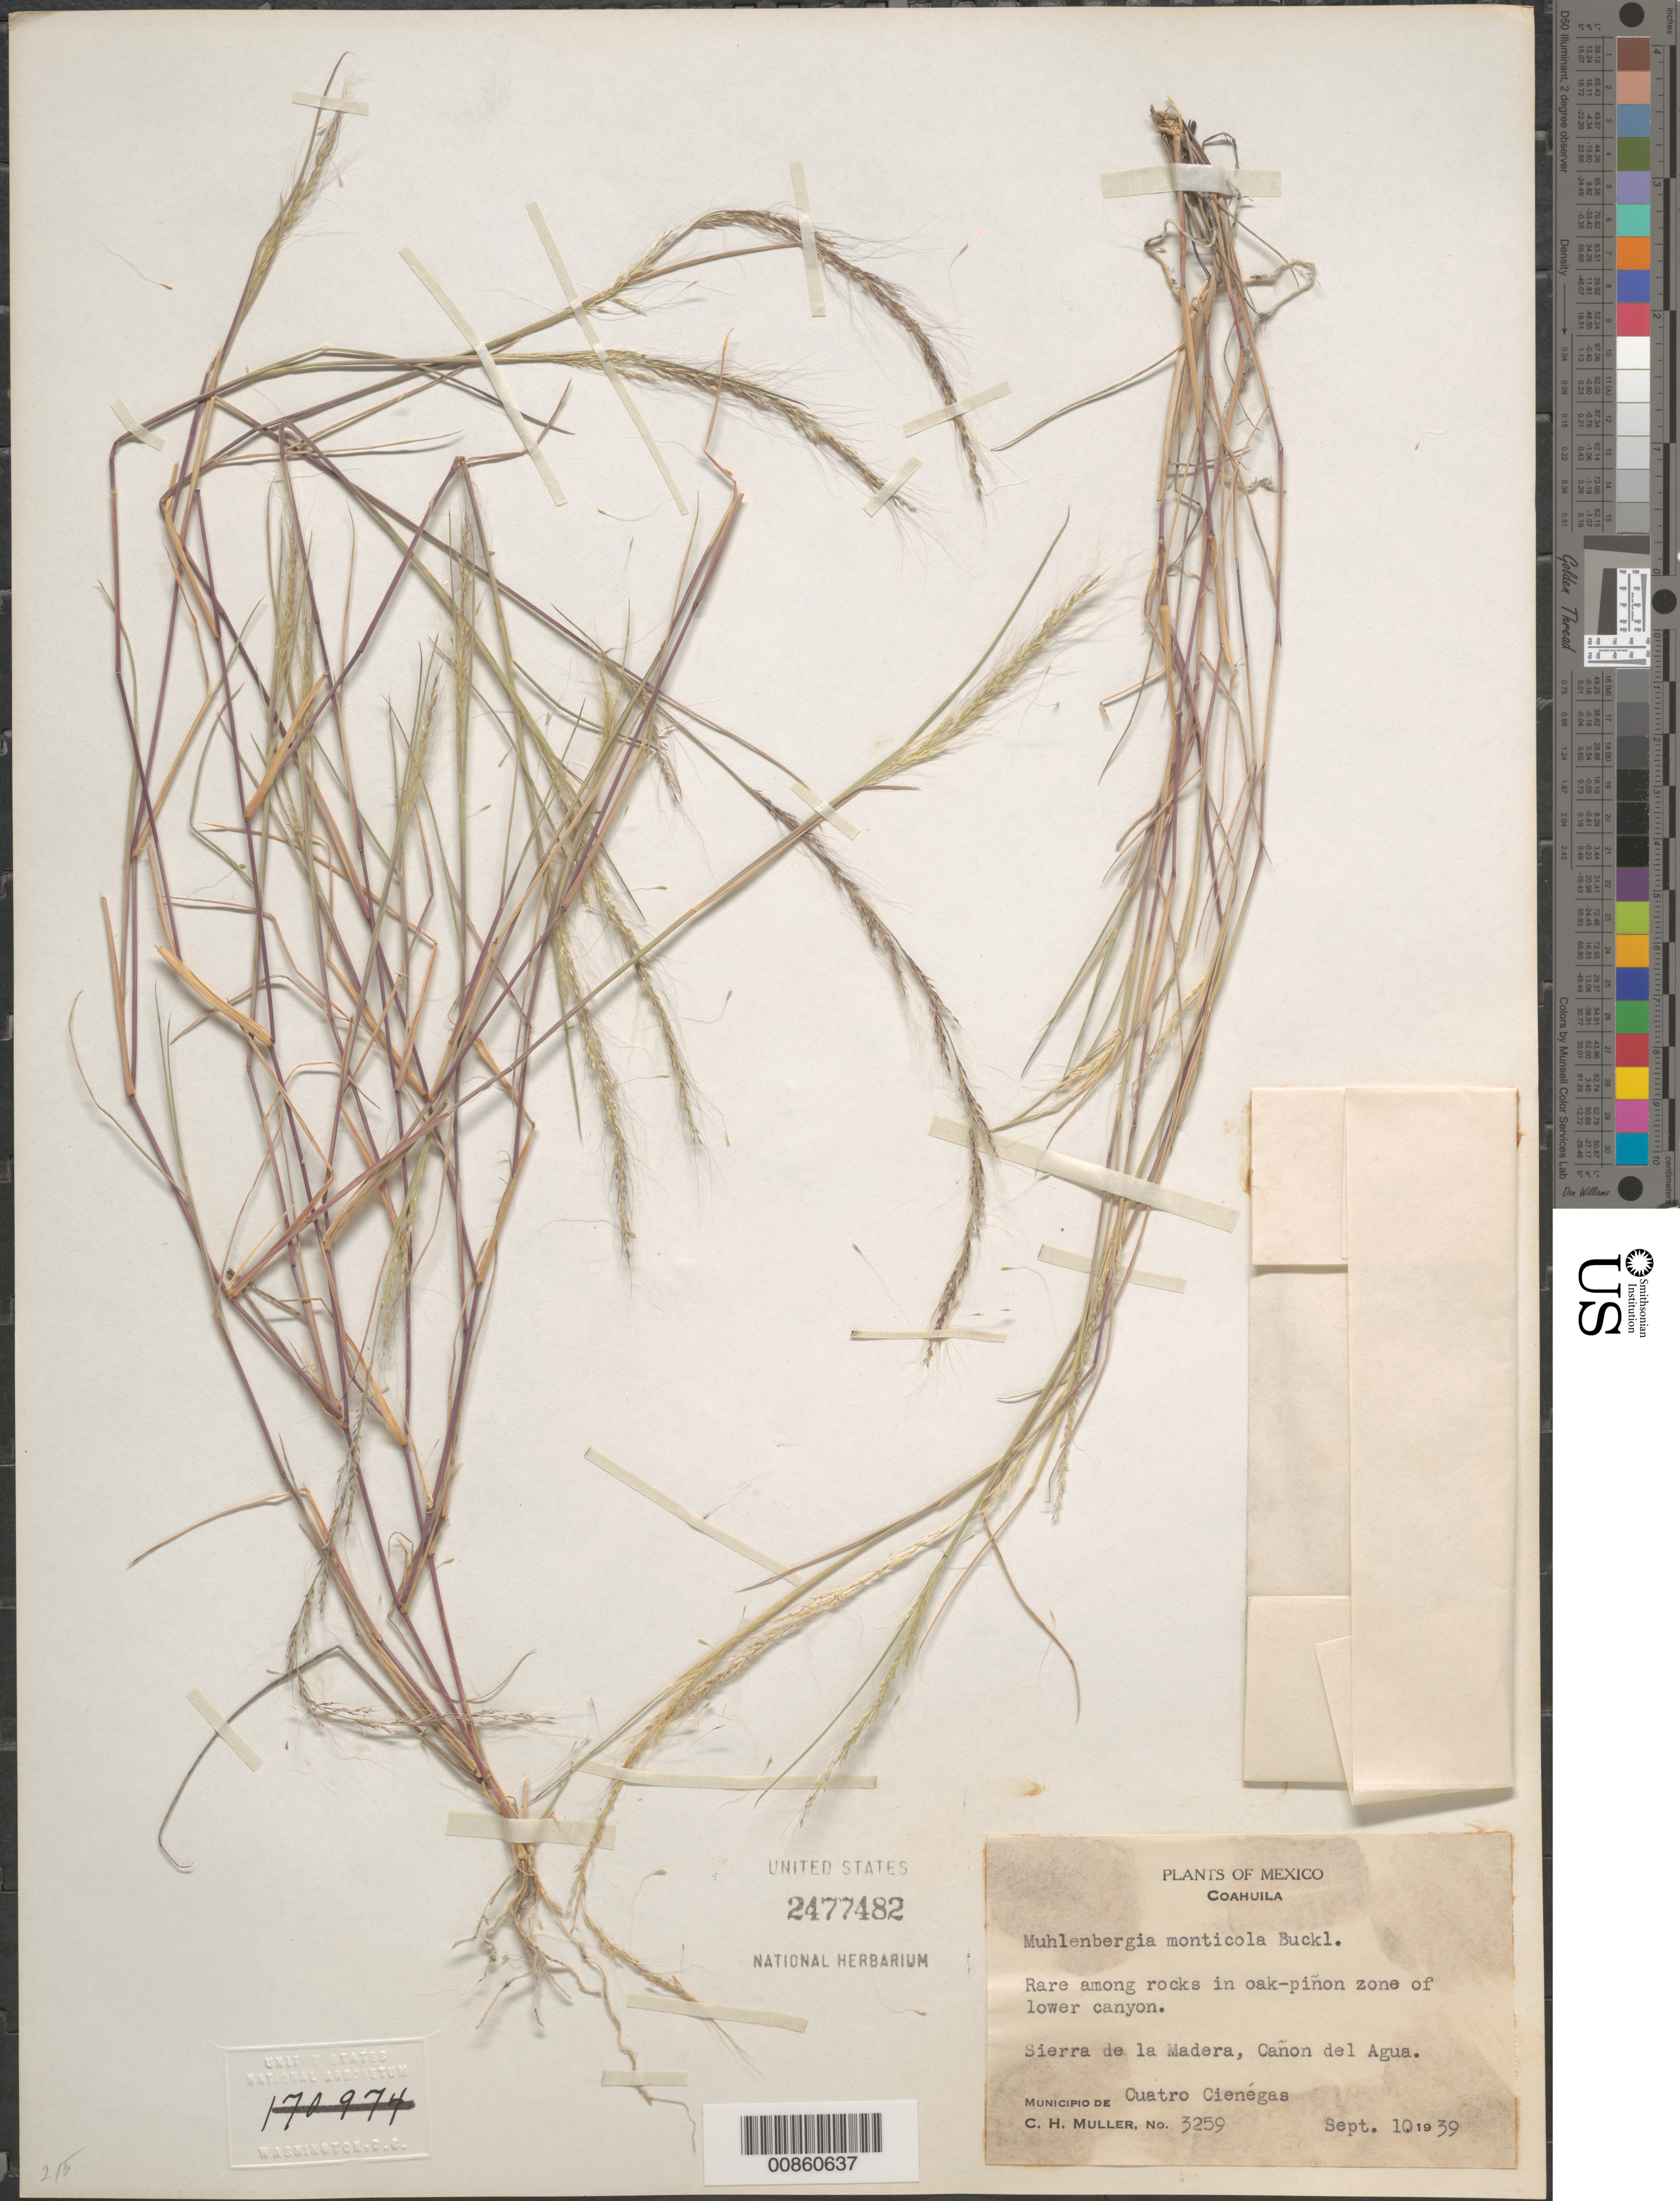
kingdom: Plantae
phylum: Tracheophyta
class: Liliopsida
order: Poales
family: Poaceae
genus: Muhlenbergia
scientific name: Muhlenbergia monticola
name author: Buckley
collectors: C. H. Muller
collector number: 3259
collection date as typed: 10 Sep 1939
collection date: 1939-09-10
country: Mexico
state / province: Coahuila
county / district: Cuatrocienegas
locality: Sierra de la madera, Canion del Agua, mpio. Cuatrocienegas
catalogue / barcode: US 2477482